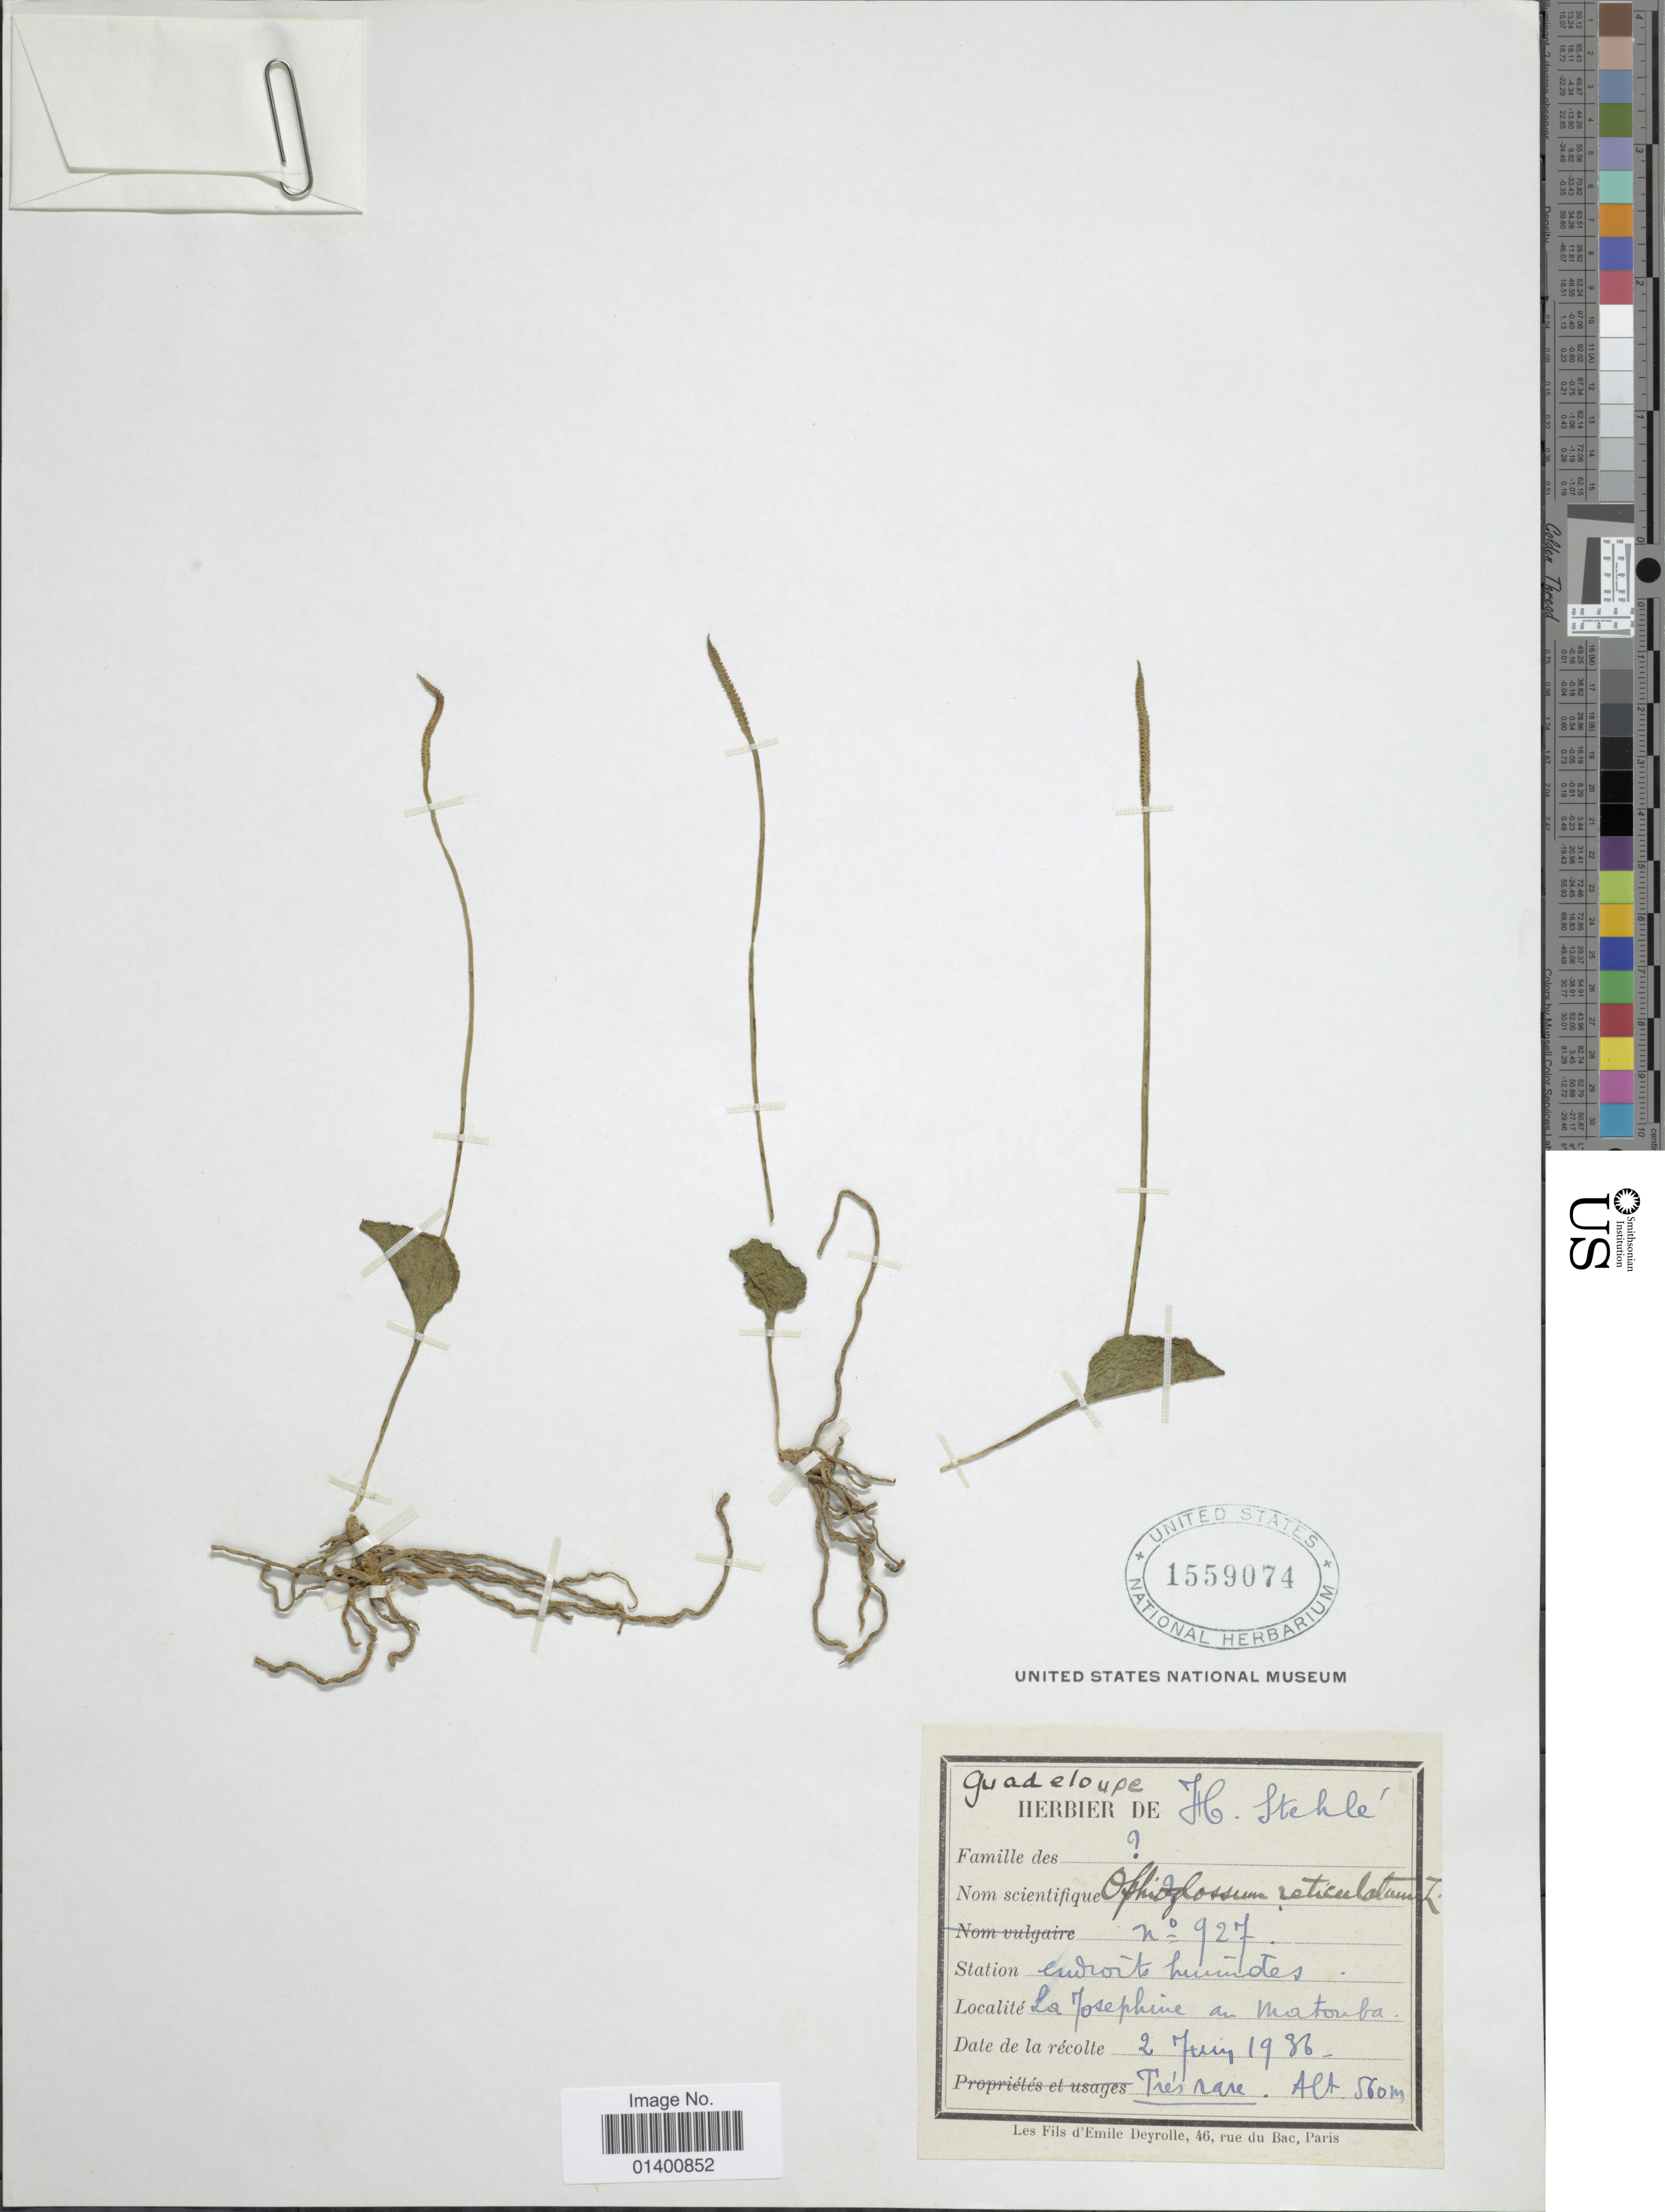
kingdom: Plantae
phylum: Tracheophyta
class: Polypodiopsida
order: Ophioglossales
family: Ophioglossaceae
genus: Ophioglossum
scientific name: Ophioglossum reticulatum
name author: L.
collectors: ex herb. H. Stehlé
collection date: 1936-06-02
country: Guadeloupe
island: Basse Terre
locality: La Joséphine à Matouba.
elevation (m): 560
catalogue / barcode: US 1559074